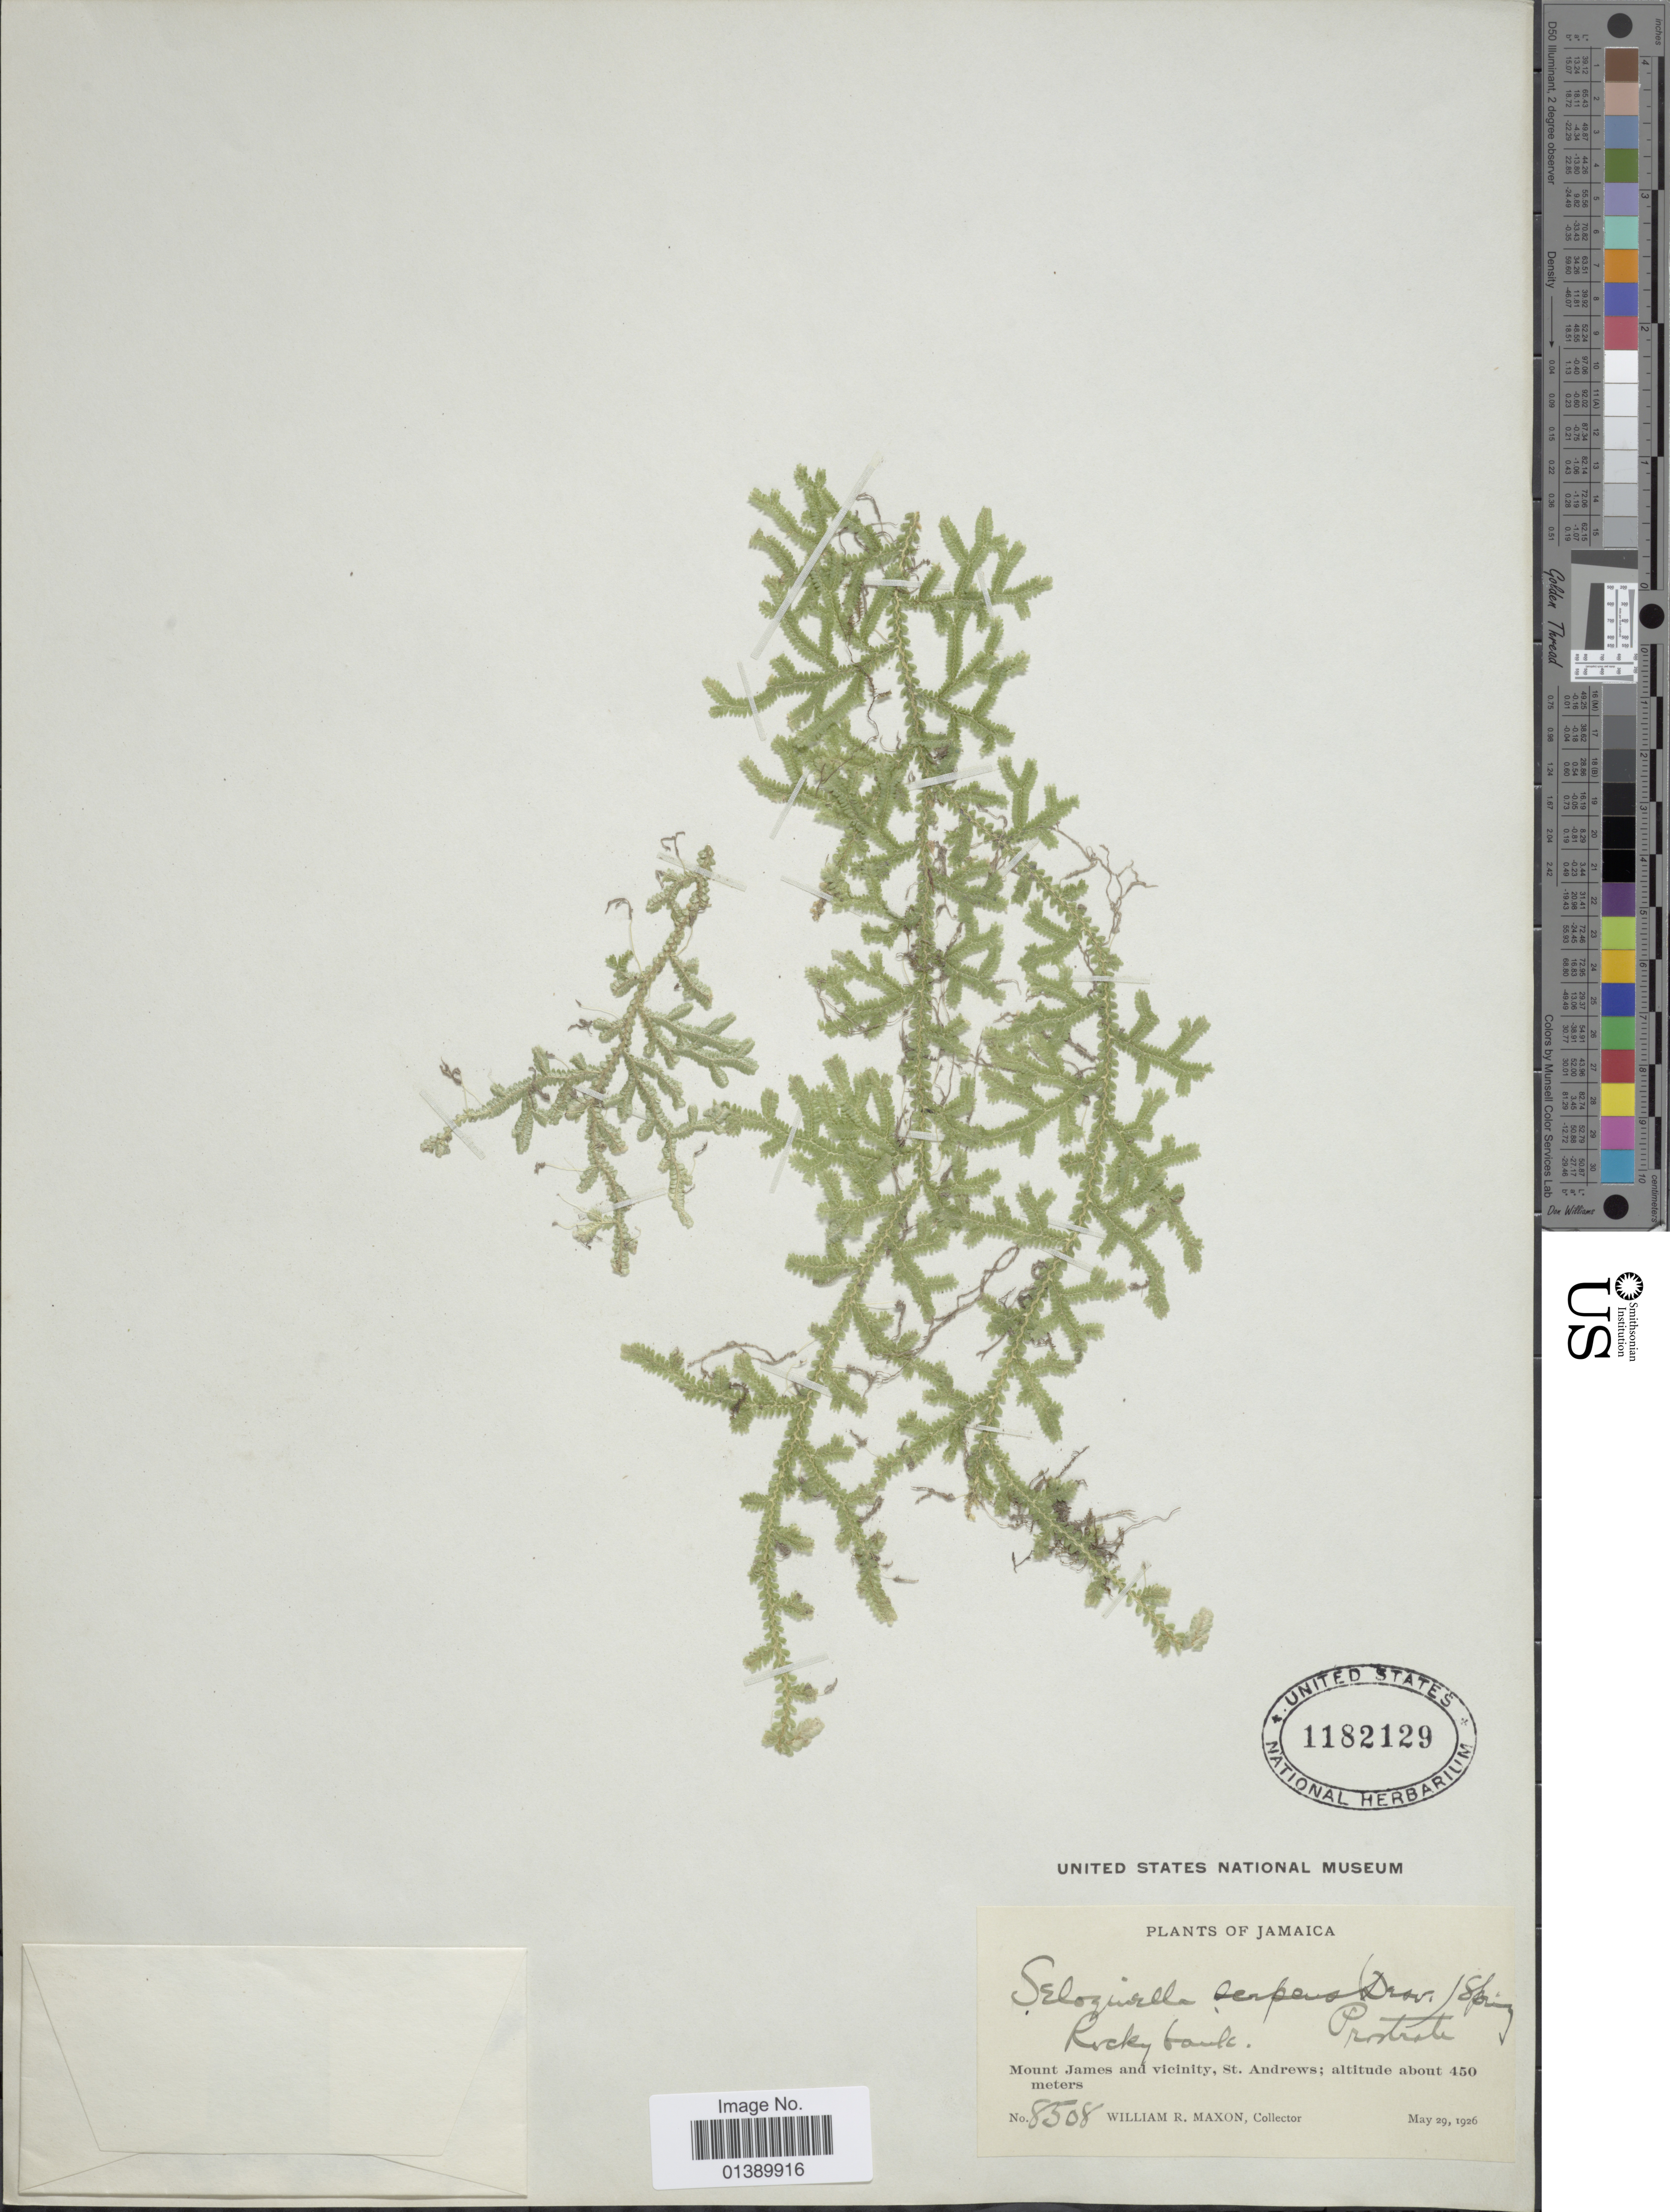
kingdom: Plantae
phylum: Tracheophyta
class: Lycopodiopsida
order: Selaginellales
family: Selaginellaceae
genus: Selaginella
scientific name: Selaginella serpens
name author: (Desv. ex Poir.) Spring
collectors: W. R. Maxon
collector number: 8508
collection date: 1926-05-29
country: Jamaica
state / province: Saint Andrew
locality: Mount James and vicinity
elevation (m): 450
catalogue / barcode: US 1182129